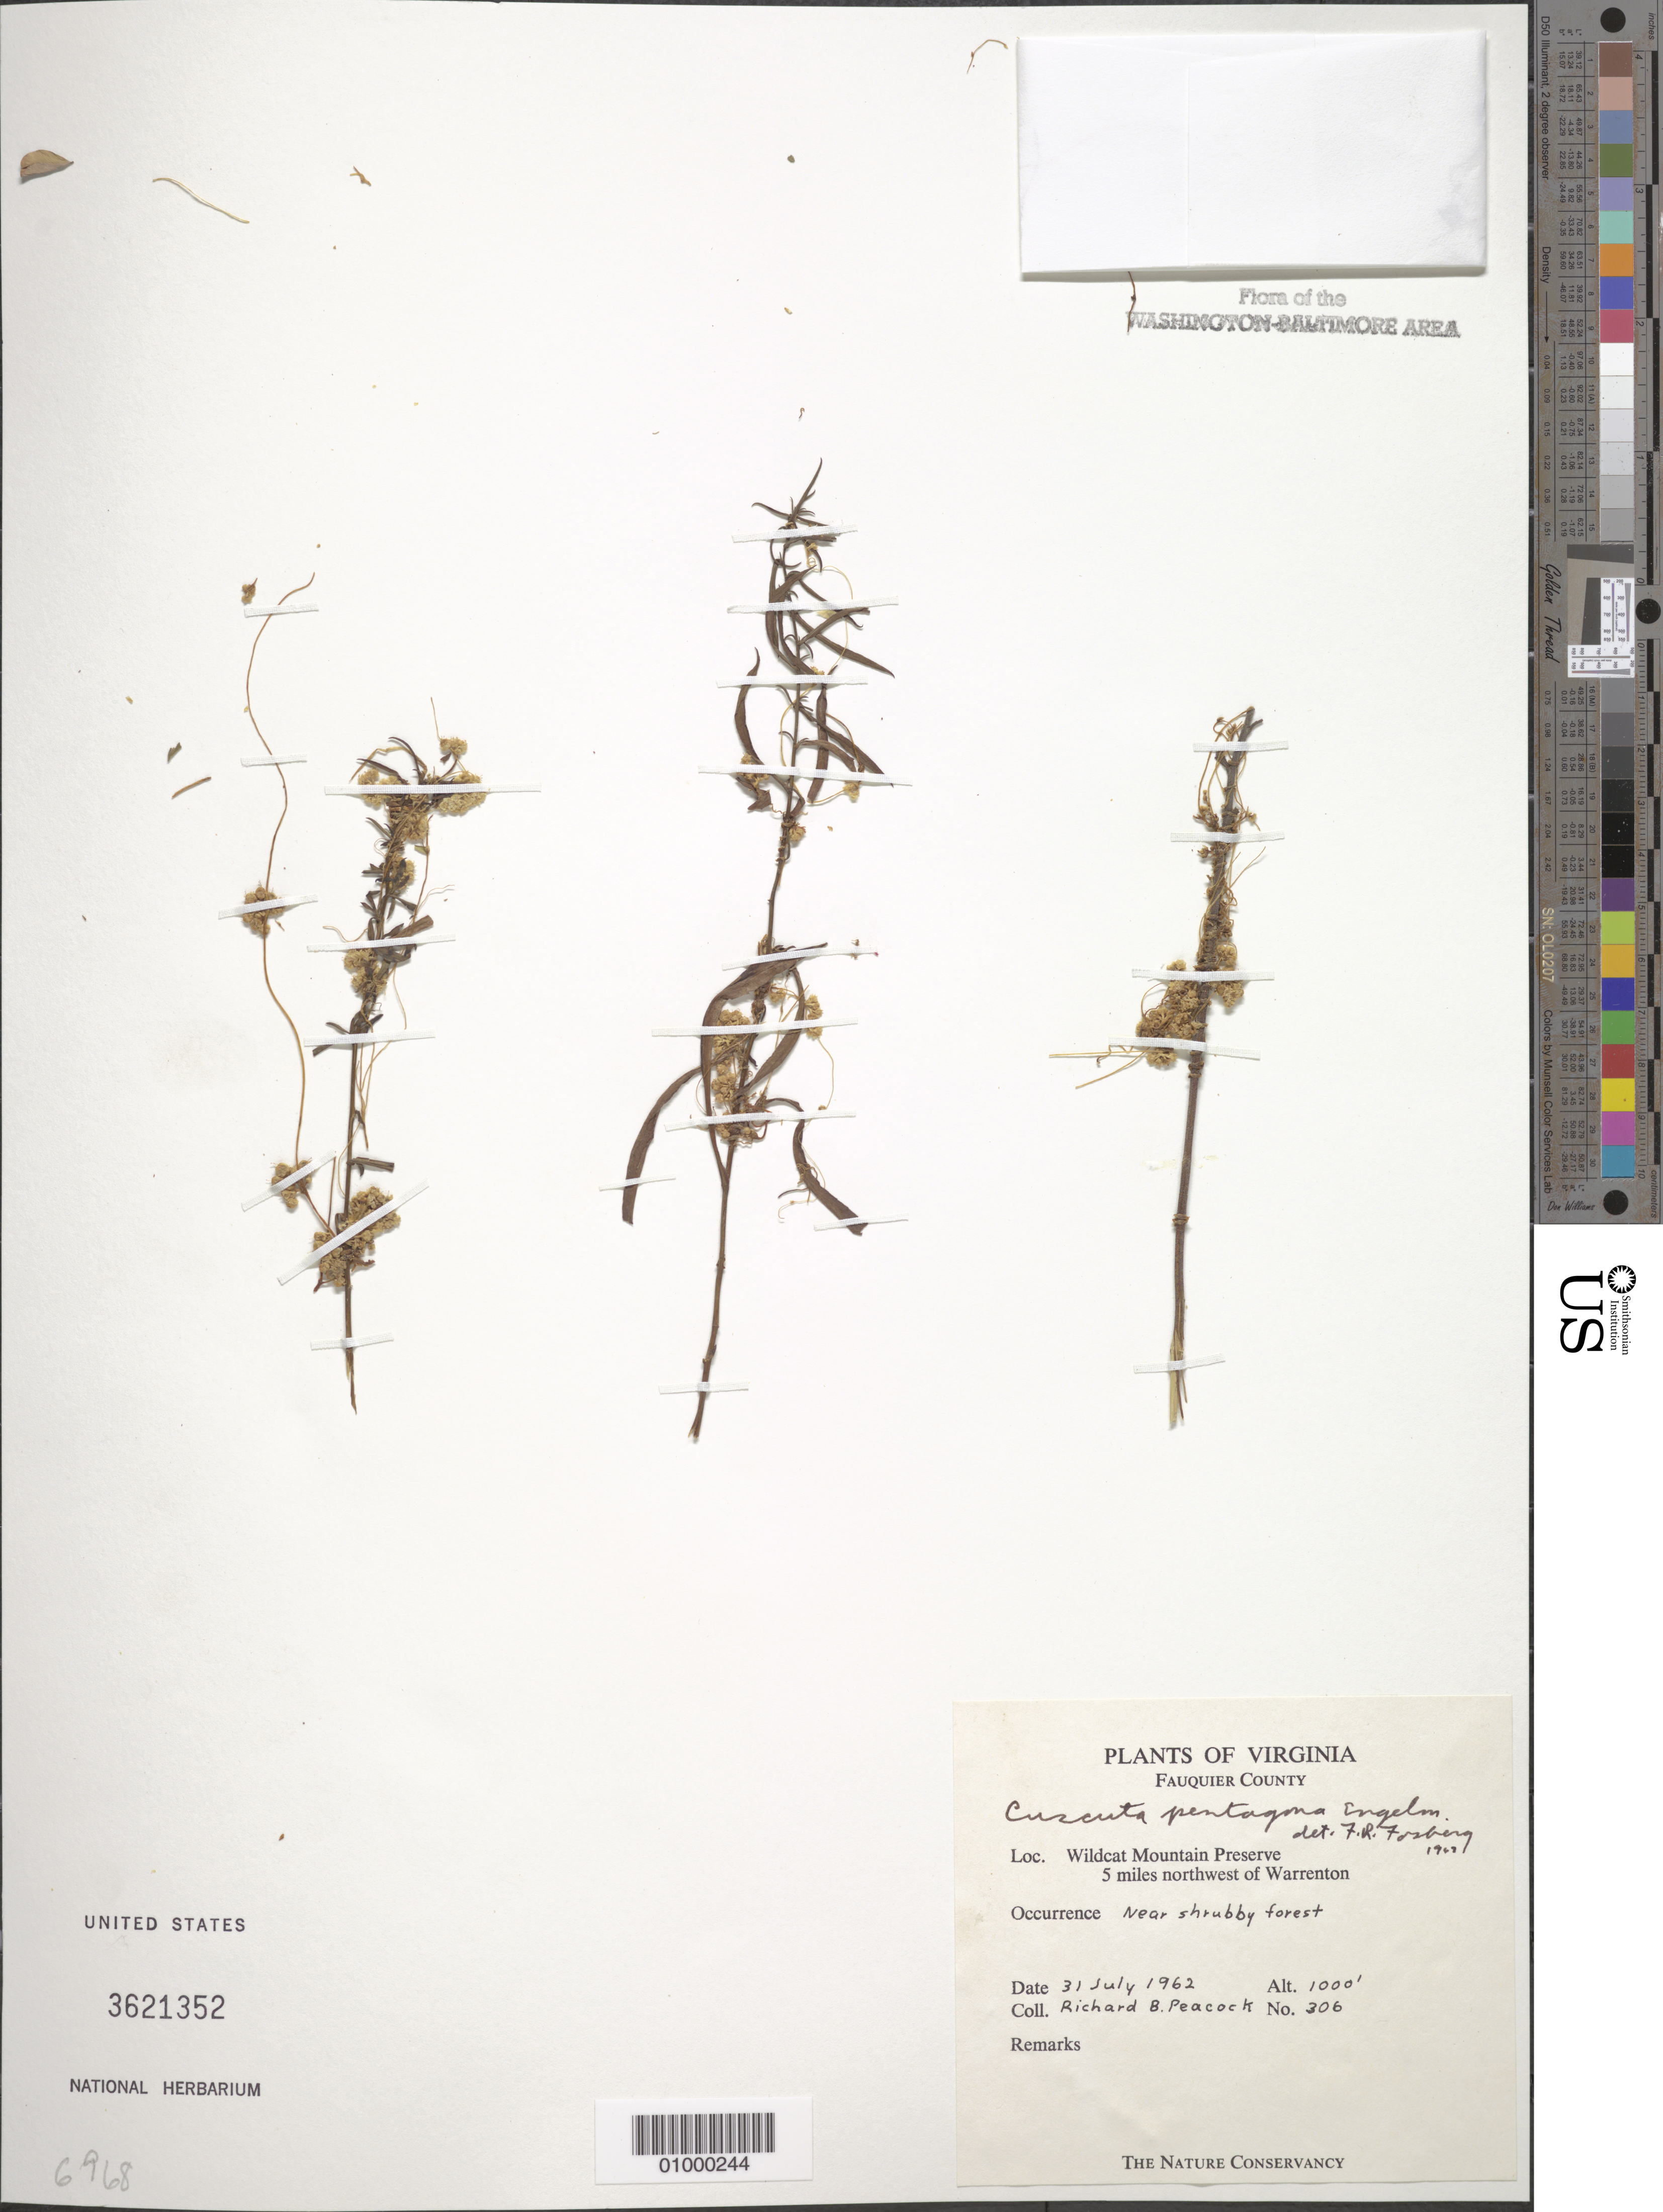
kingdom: Plantae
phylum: Tracheophyta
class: Magnoliopsida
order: Solanales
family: Convolvulaceae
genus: Cuscuta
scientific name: Cuscuta pentagona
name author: Engelm.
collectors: R. Peacock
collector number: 306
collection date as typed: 31 Jul 1962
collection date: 1962-07-31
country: United States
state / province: Virginia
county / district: Fauquier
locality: Wildcat Mountain Preserve, 5 miles northwest of Warrenton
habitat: near shrubby forest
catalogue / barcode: US 3621352